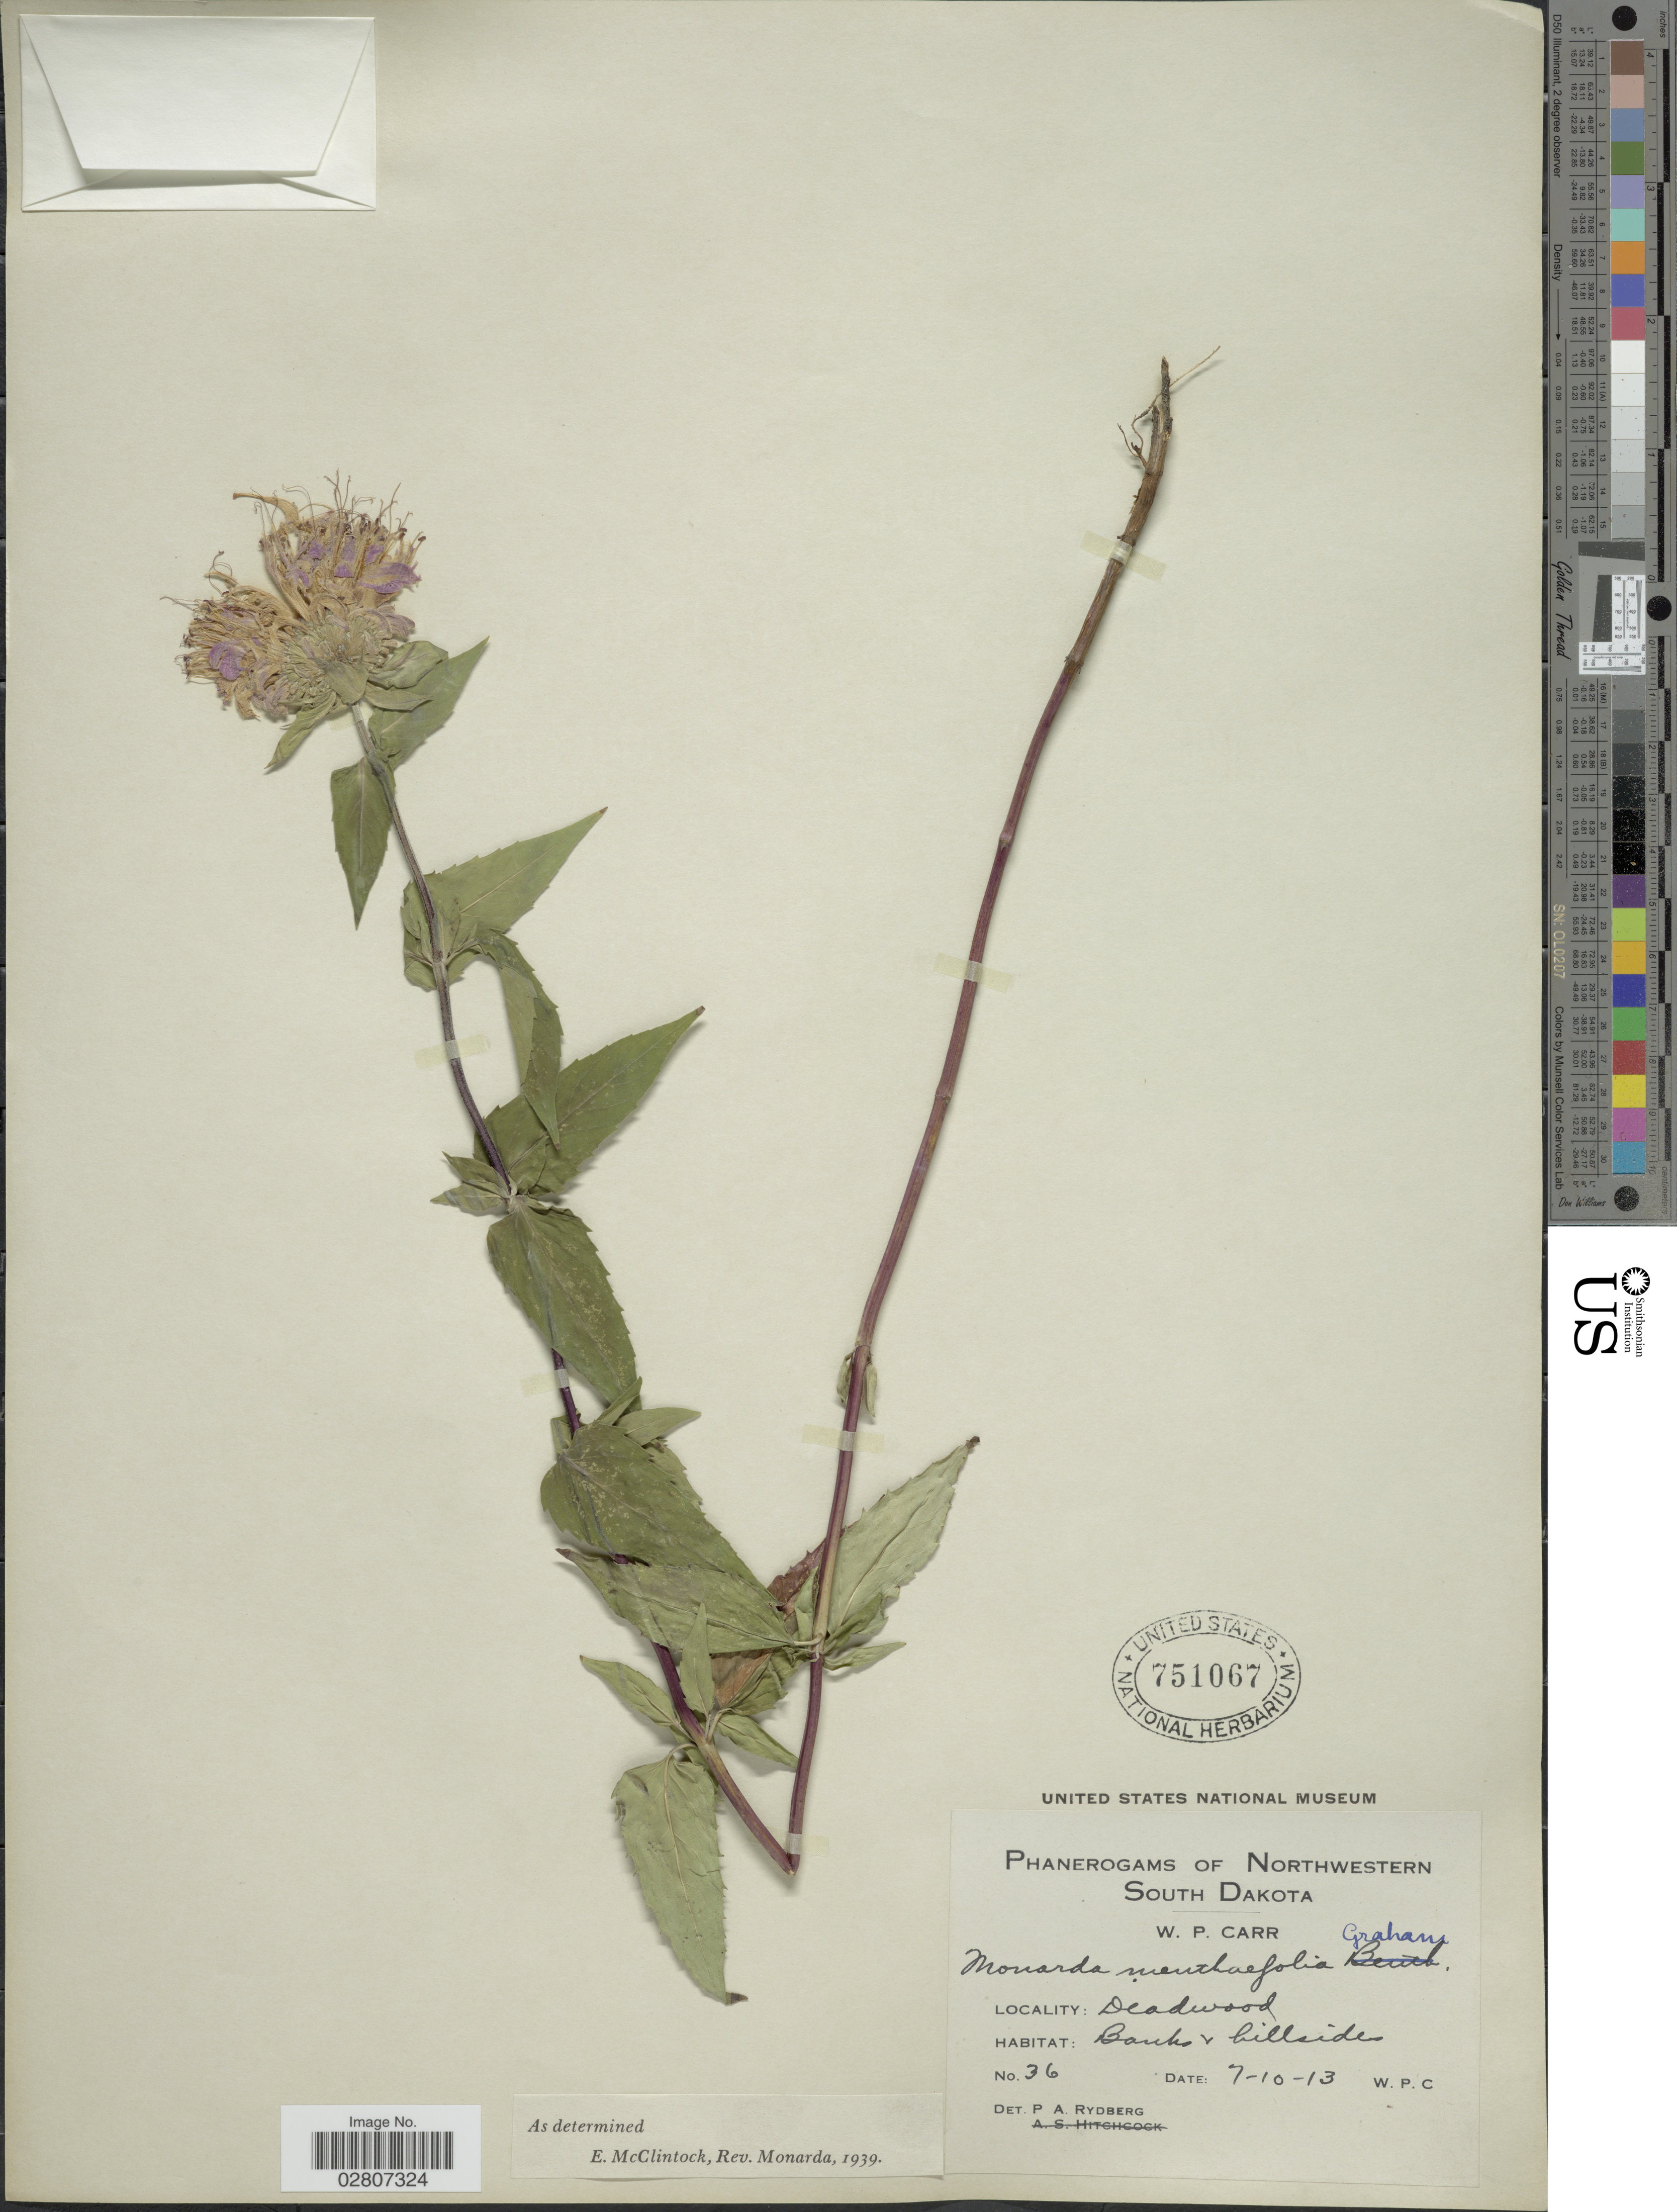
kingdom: Plantae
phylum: Tracheophyta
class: Magnoliopsida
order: Lamiales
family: Lamiaceae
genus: Monarda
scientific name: Monarda fistulosa var. menthifolia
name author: (Graham) Fernald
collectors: W. Carr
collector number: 36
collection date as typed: Transcribed d/m/y: 10/7/13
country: United States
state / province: South Dakota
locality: Phanerogams of Northwestern South Dakota. Deadwood.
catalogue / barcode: US 751067